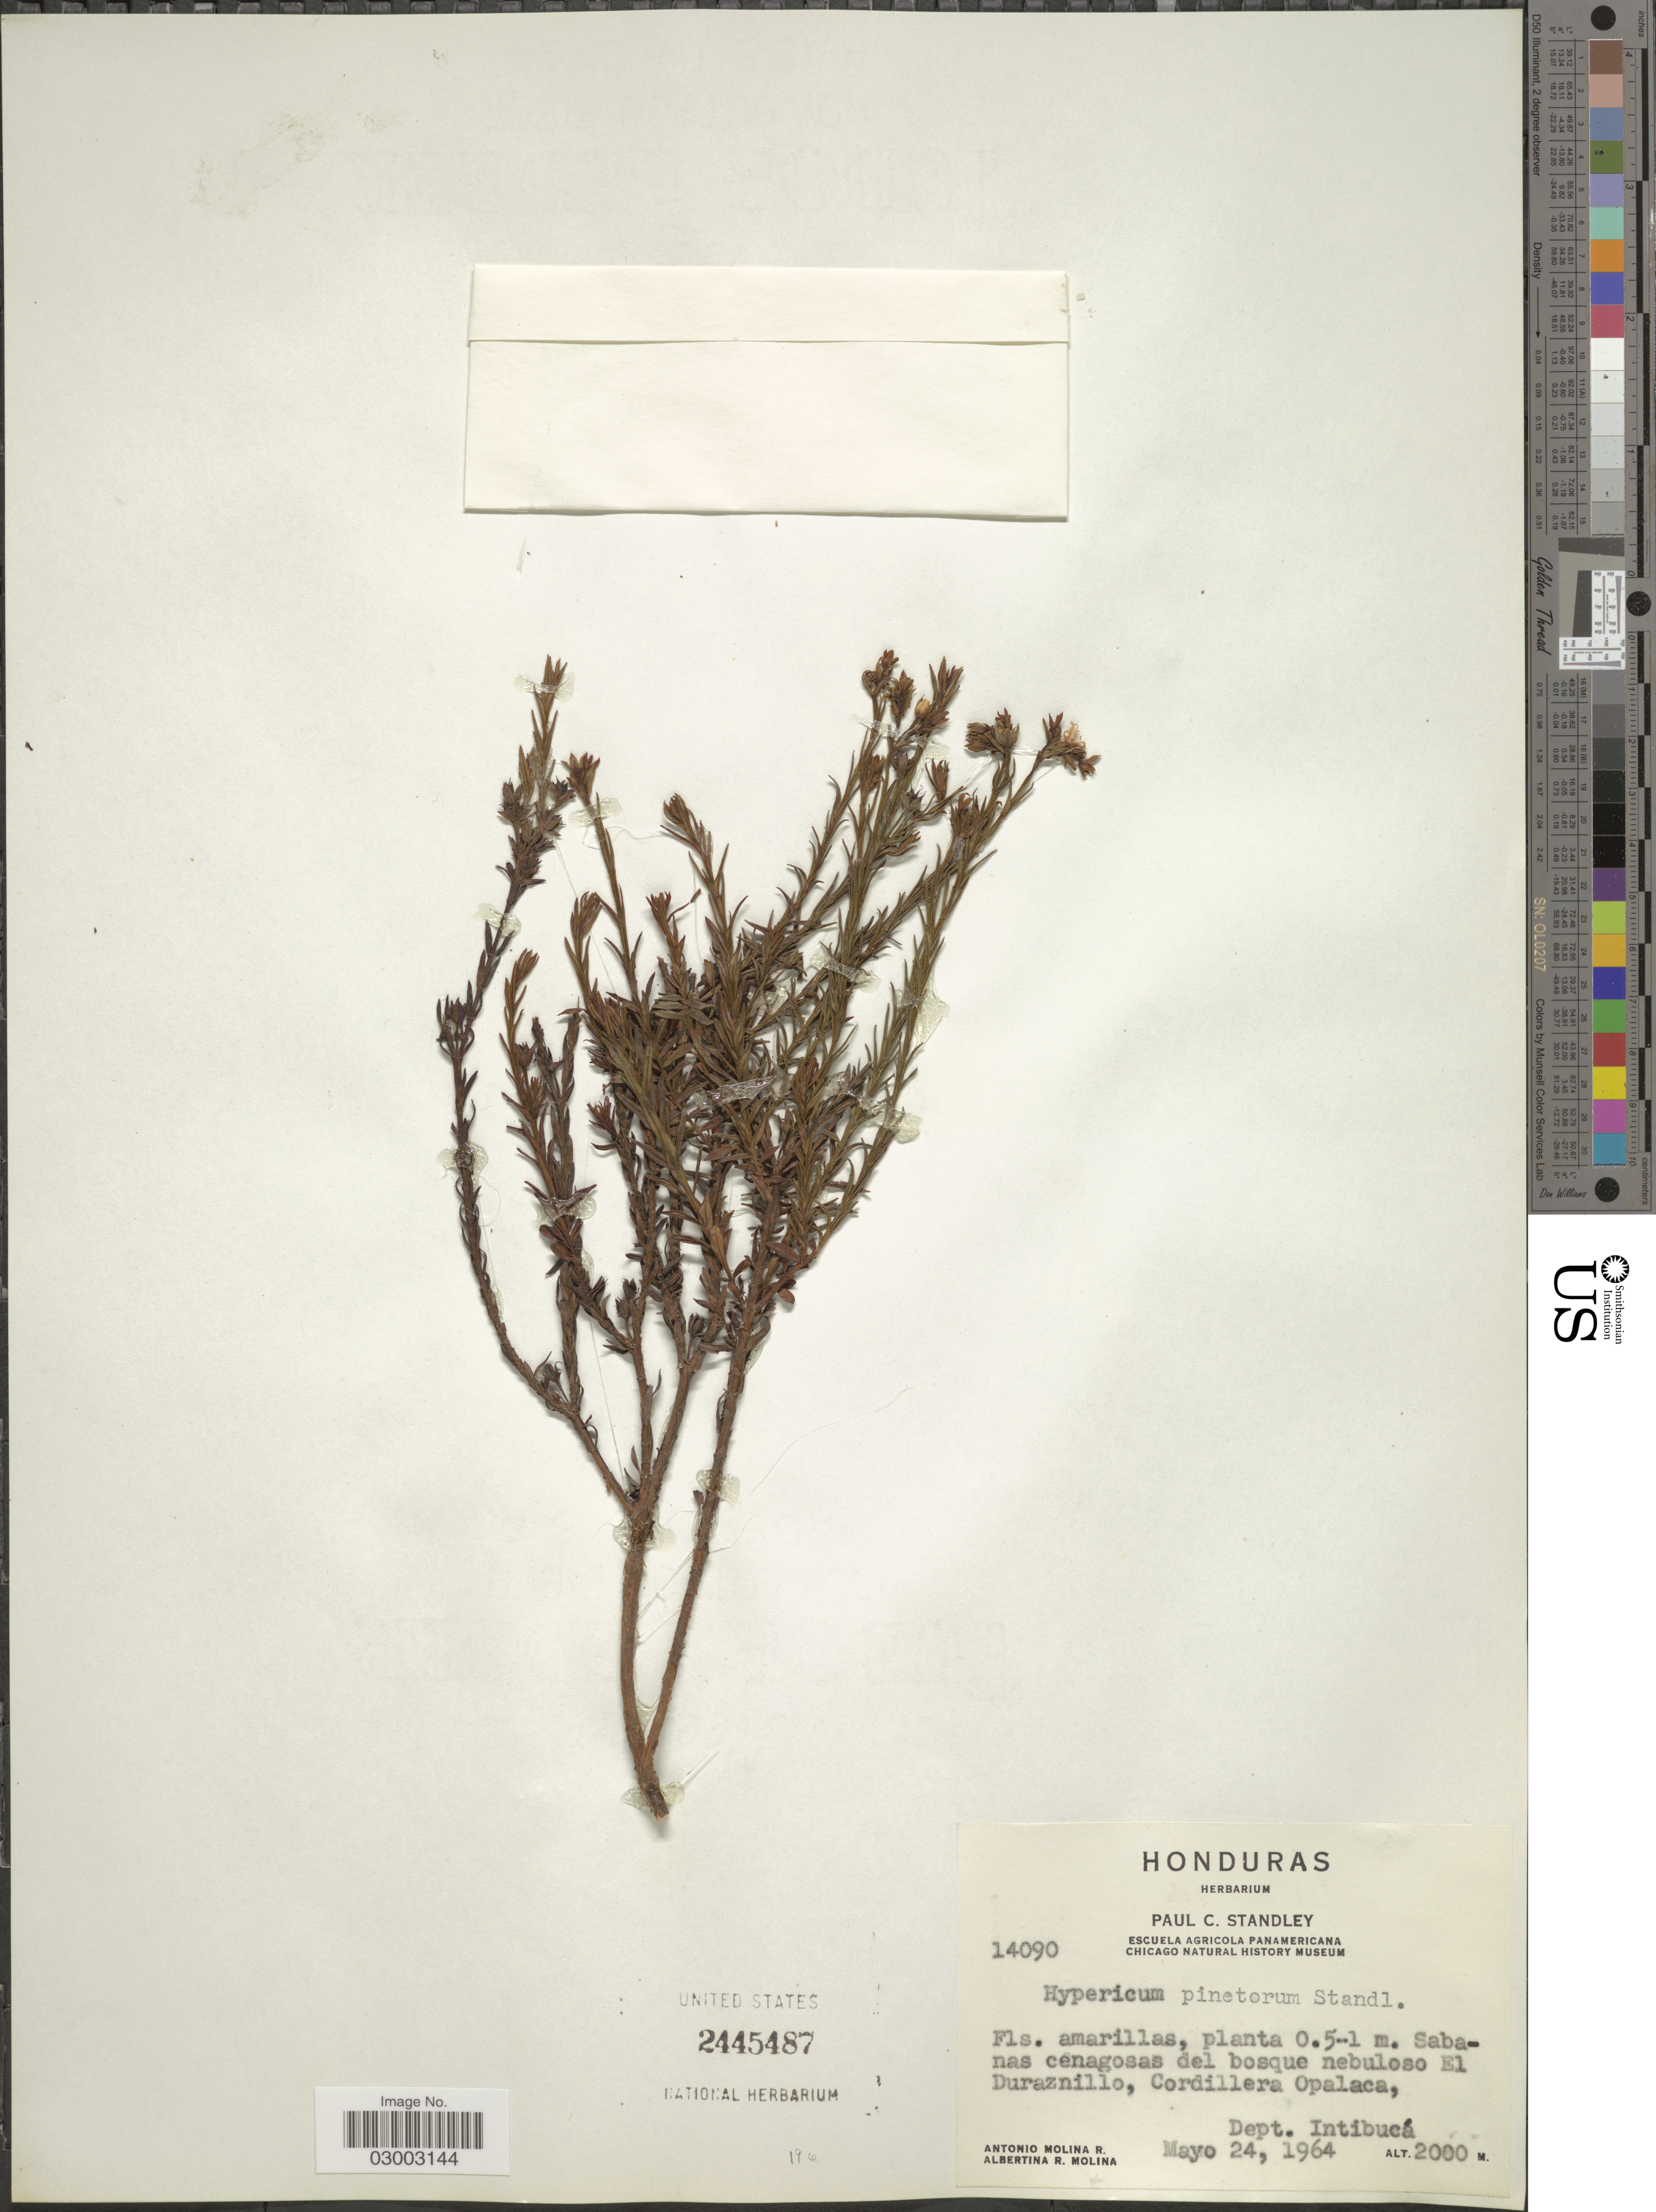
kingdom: Plantae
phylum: Tracheophyta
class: Magnoliopsida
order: Malpighiales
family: Hypericaceae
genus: Hypericum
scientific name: Hypericum gnidioides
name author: Seem.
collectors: A. Molina R. & A. R. Molina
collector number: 14090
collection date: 1964-05-24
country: Honduras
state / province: Intibuca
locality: El Duraznillo, Cordillera Opalaca, Dept. Intibucá.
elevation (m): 2000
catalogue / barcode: US 2445487